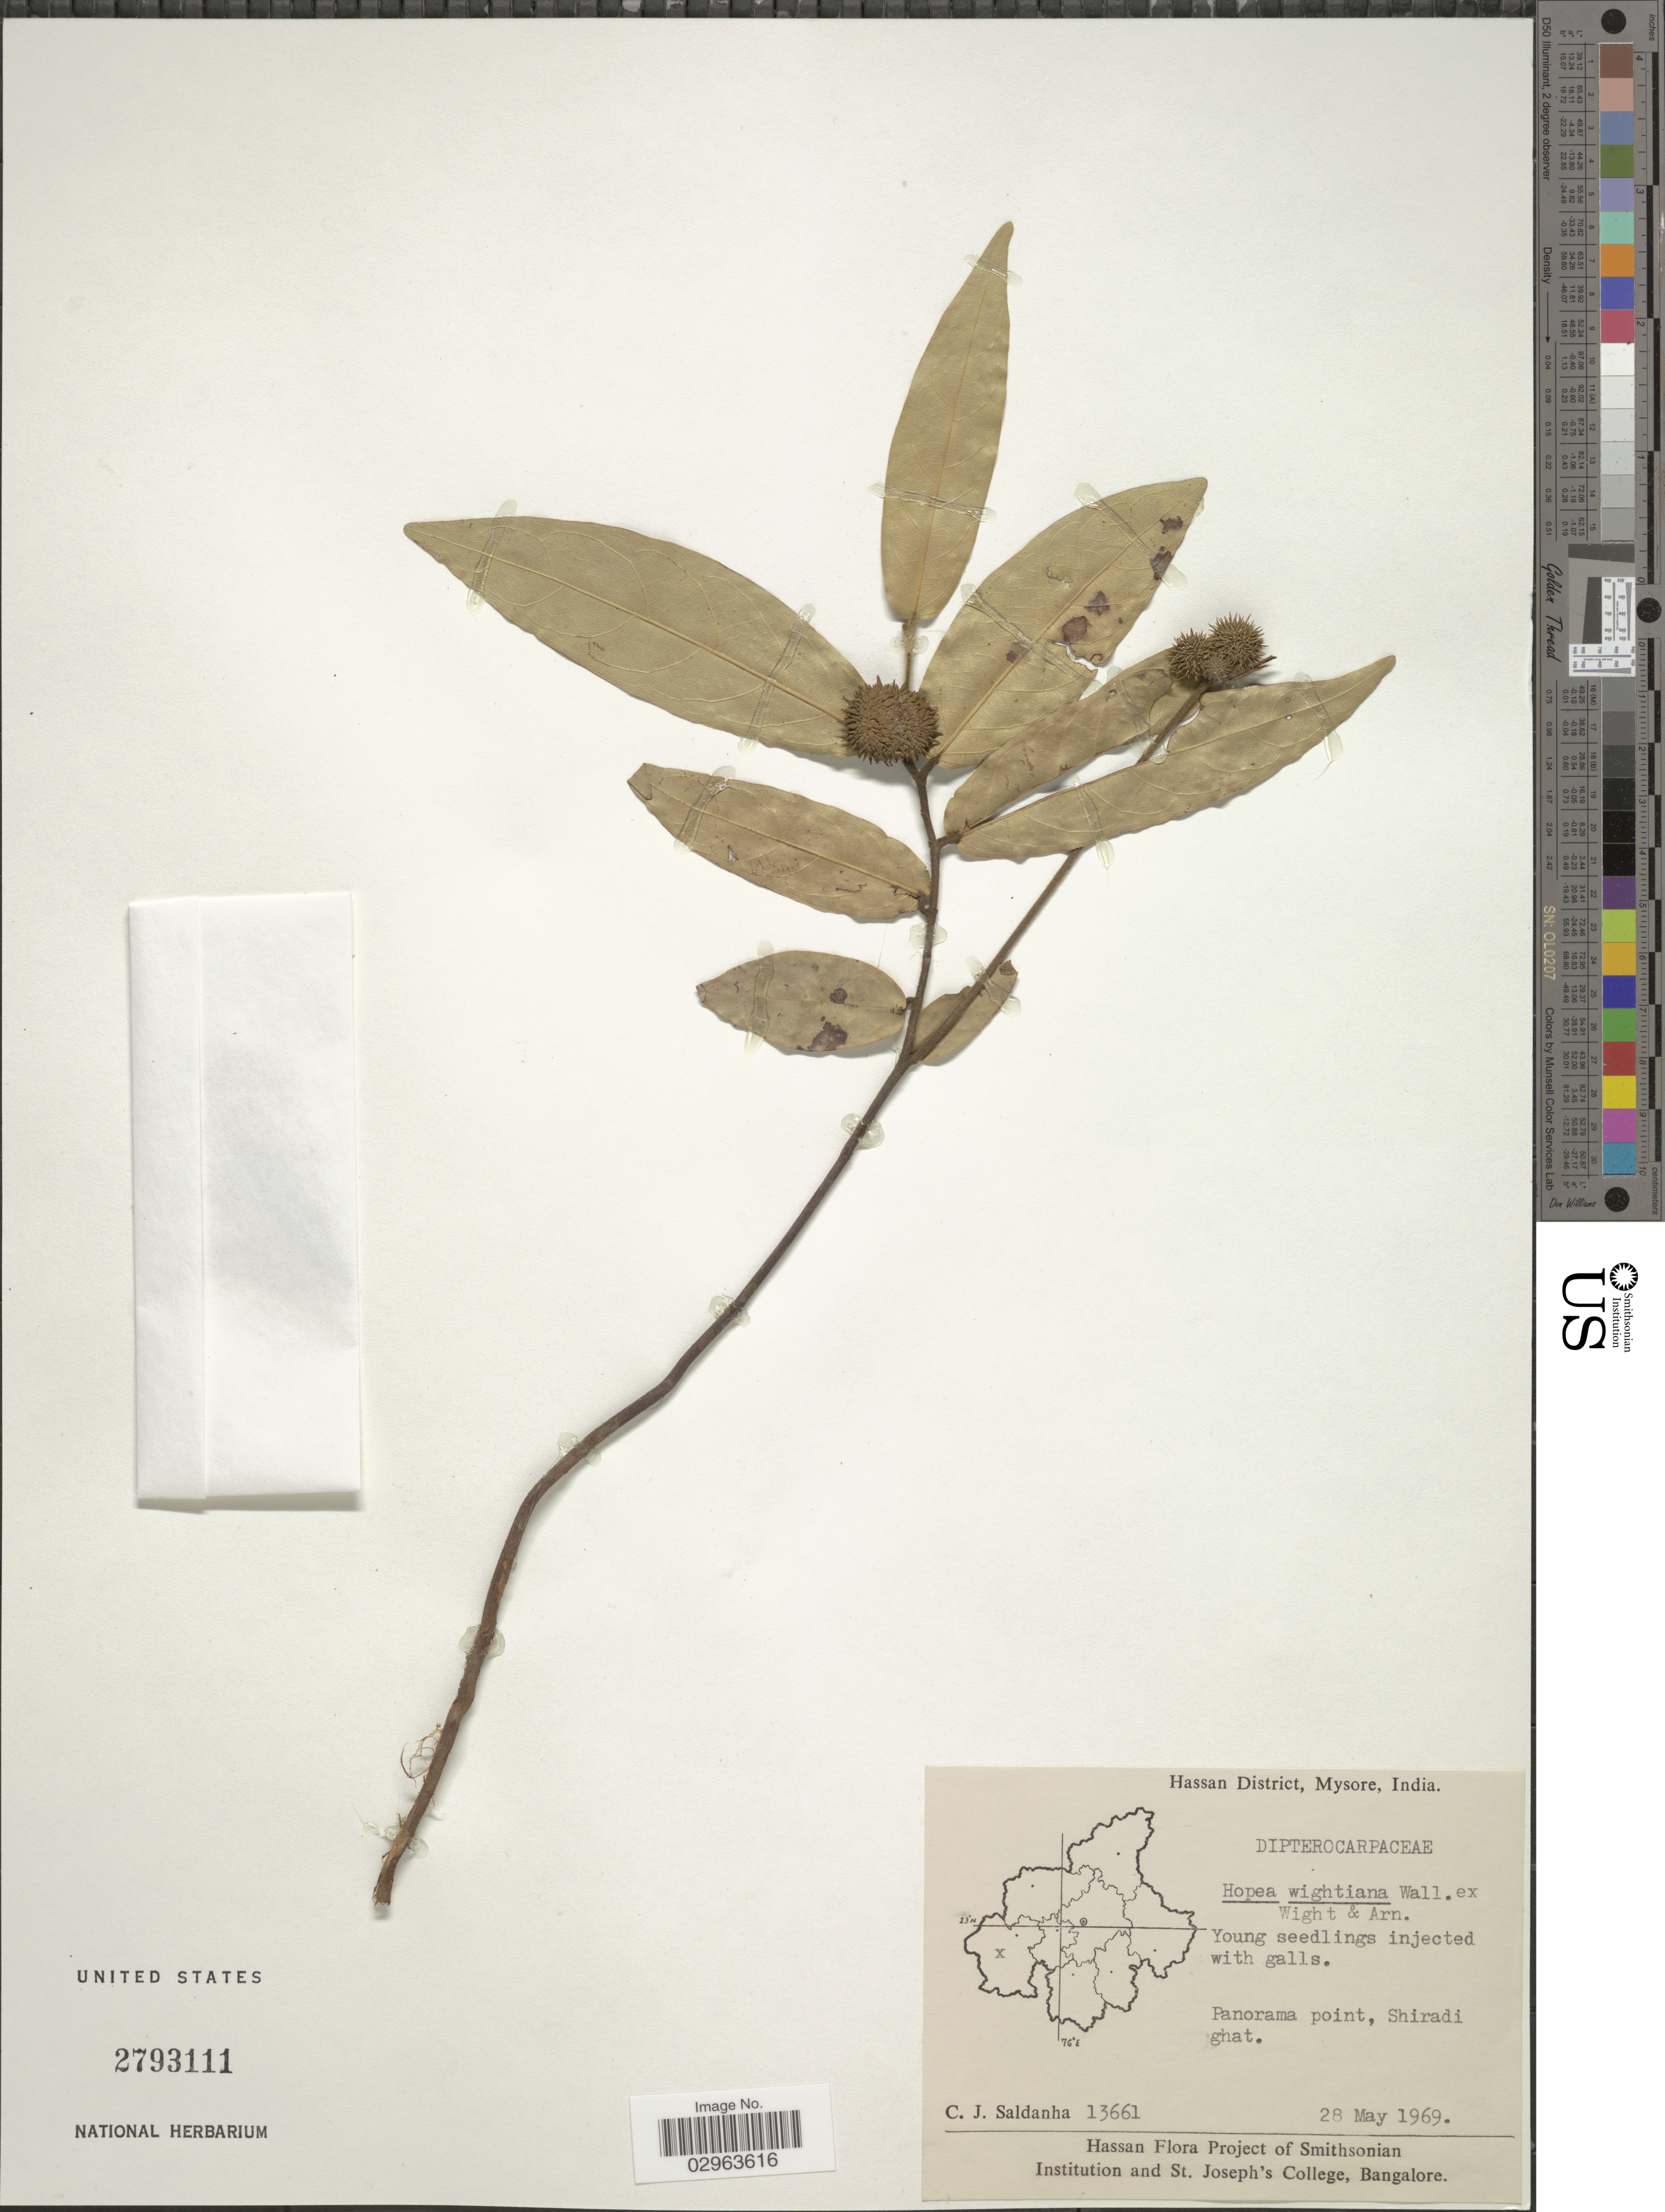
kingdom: Plantae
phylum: Tracheophyta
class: Magnoliopsida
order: Malvales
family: Dipterocarpaceae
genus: Hopea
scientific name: Hopea wightiana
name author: Miq. ex Dyer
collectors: C. J. Saldanha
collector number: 13661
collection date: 1969-05-28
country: India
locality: Hassan District, Mysore. Panorama point, Shiradi ghat.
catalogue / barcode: US 2793111